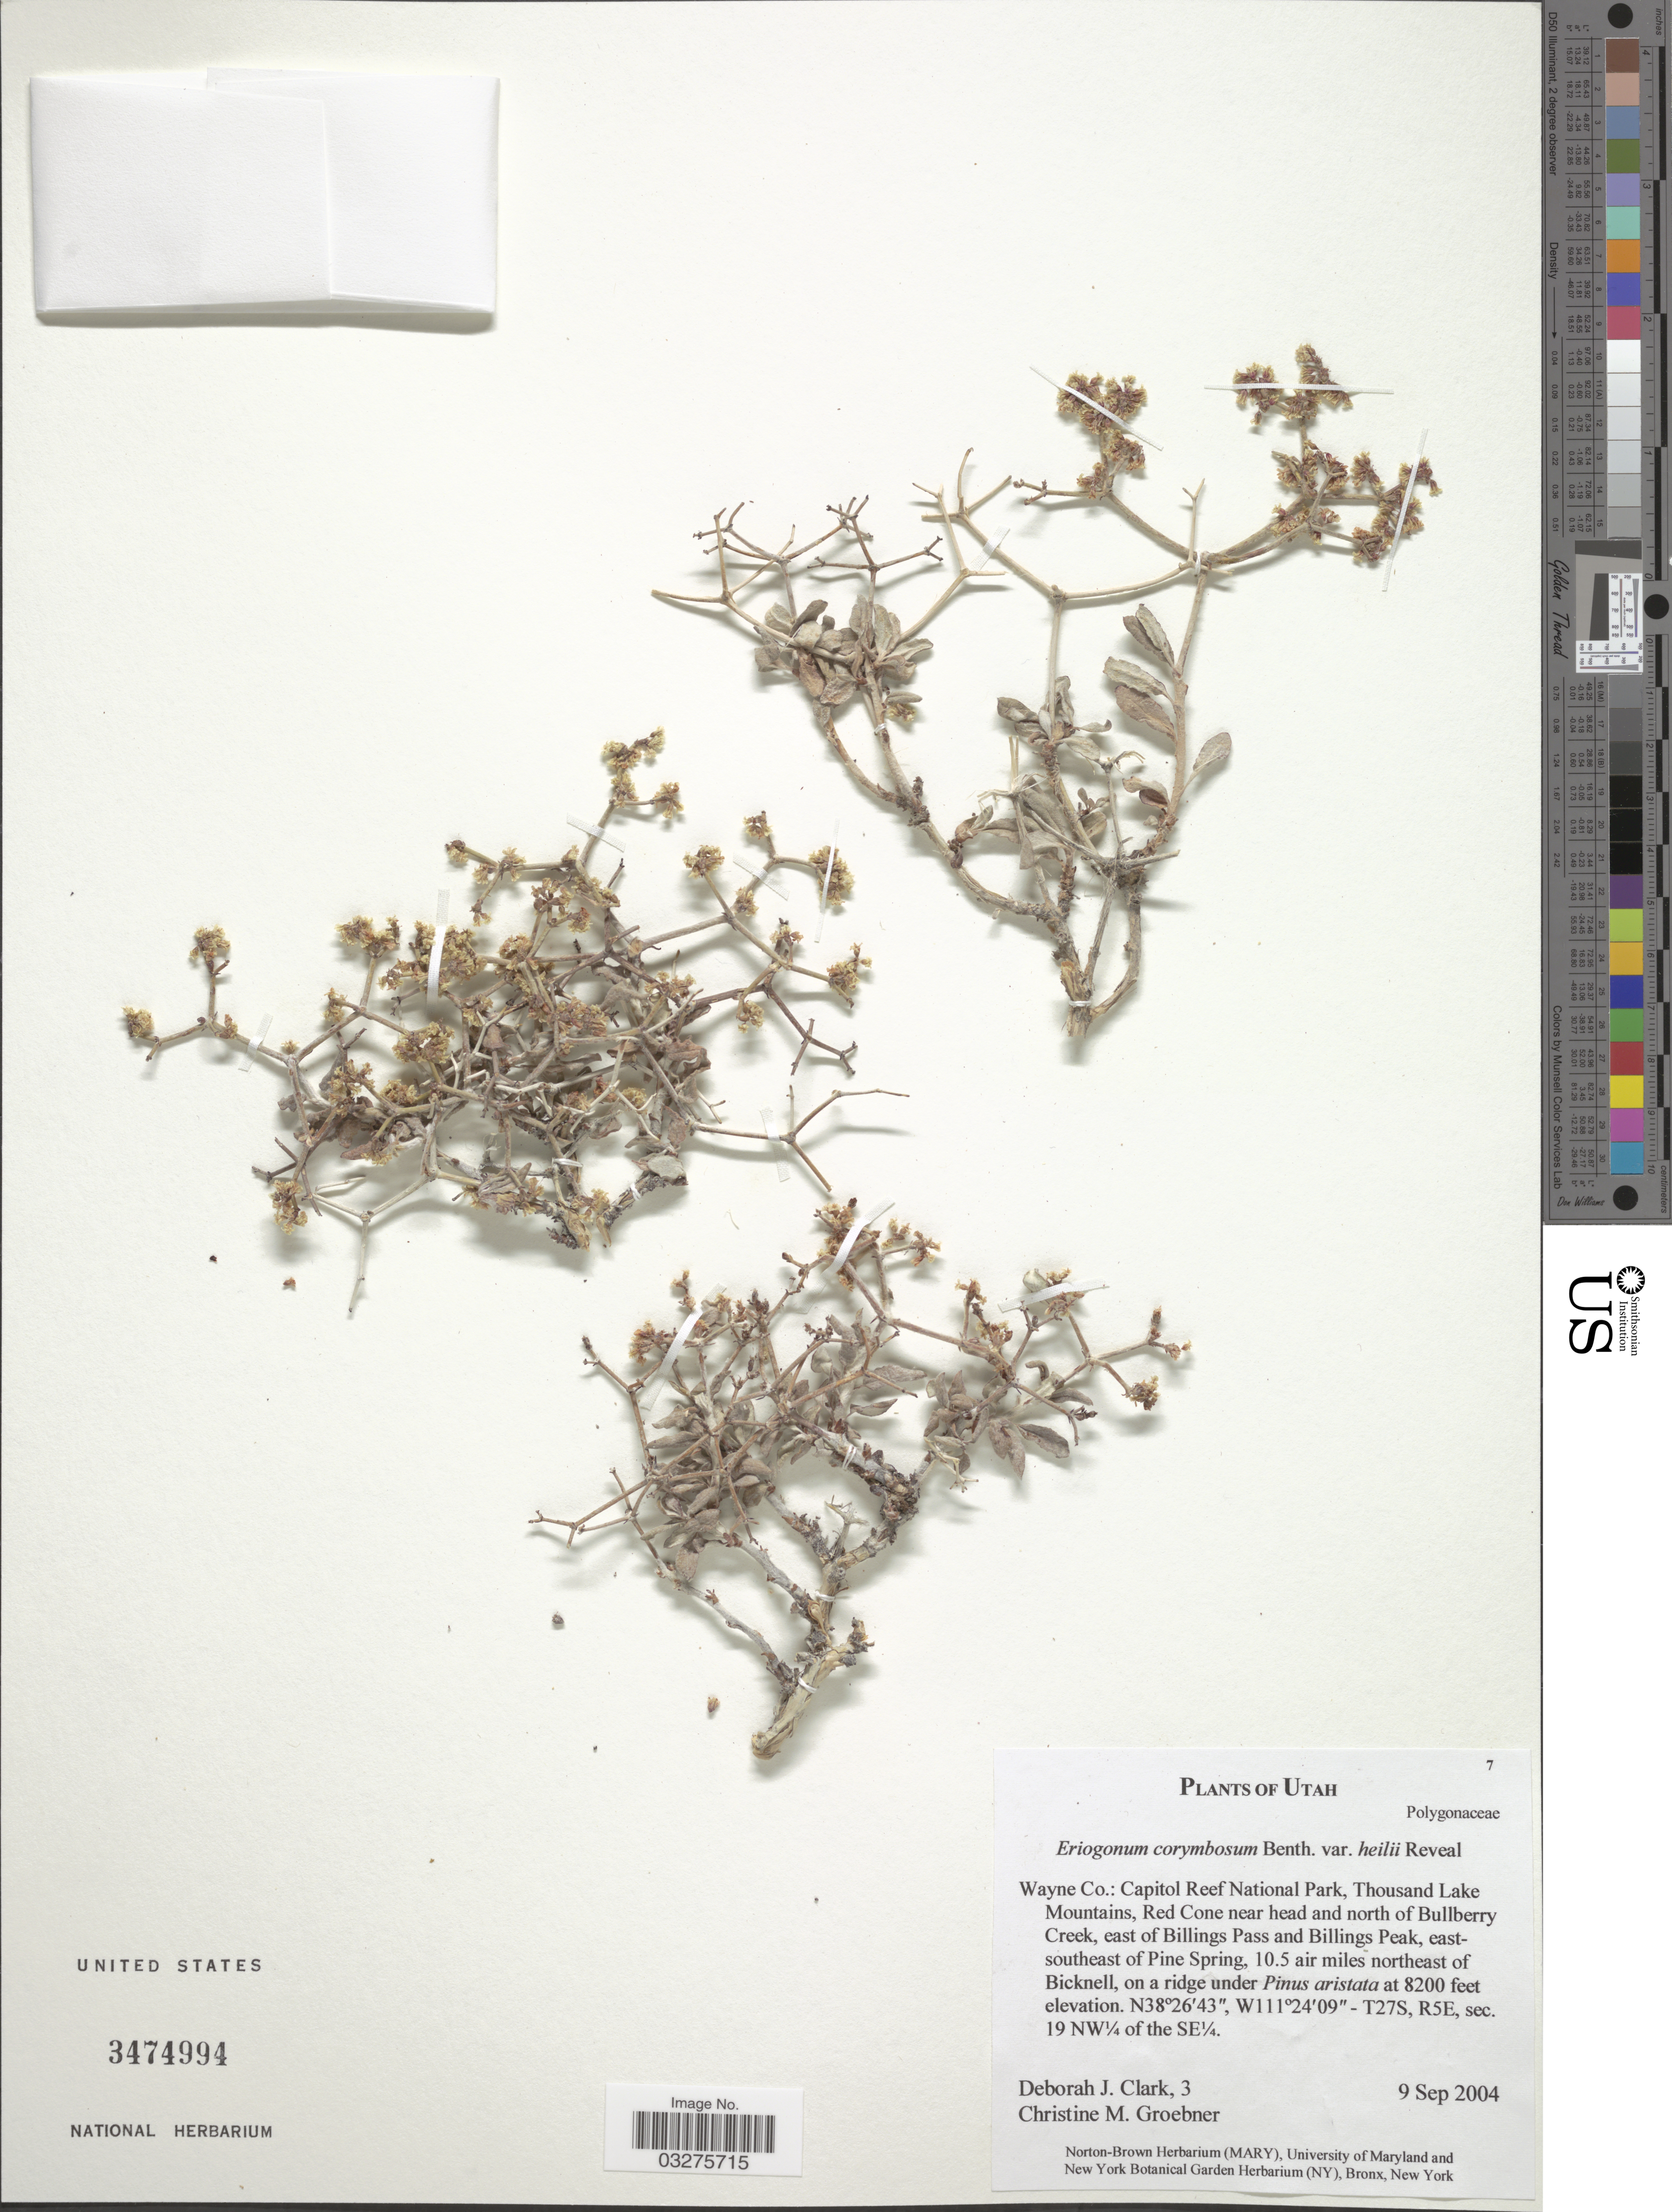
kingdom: Plantae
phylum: Tracheophyta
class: Magnoliopsida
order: Caryophyllales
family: Polygonaceae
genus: Eriogonum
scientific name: Eriogonum corymbosum var. heilii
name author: Reveal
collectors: D. J. Clark & C. Groebner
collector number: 3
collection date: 2004-09-09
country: United States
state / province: Utah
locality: Wayne Co.: Capitol Reef National Park, Thousand Lake Mountains, Red Cone near head and north of Bulberry Creek, east of Billings Pass and Billings Peak, east-southeast of Pine Spring, 10.5 air miles northeast of Bicknell. T27S, R5E, sec. 19 NW¼ of the SE¼.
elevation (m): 2499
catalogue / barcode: US 3474994